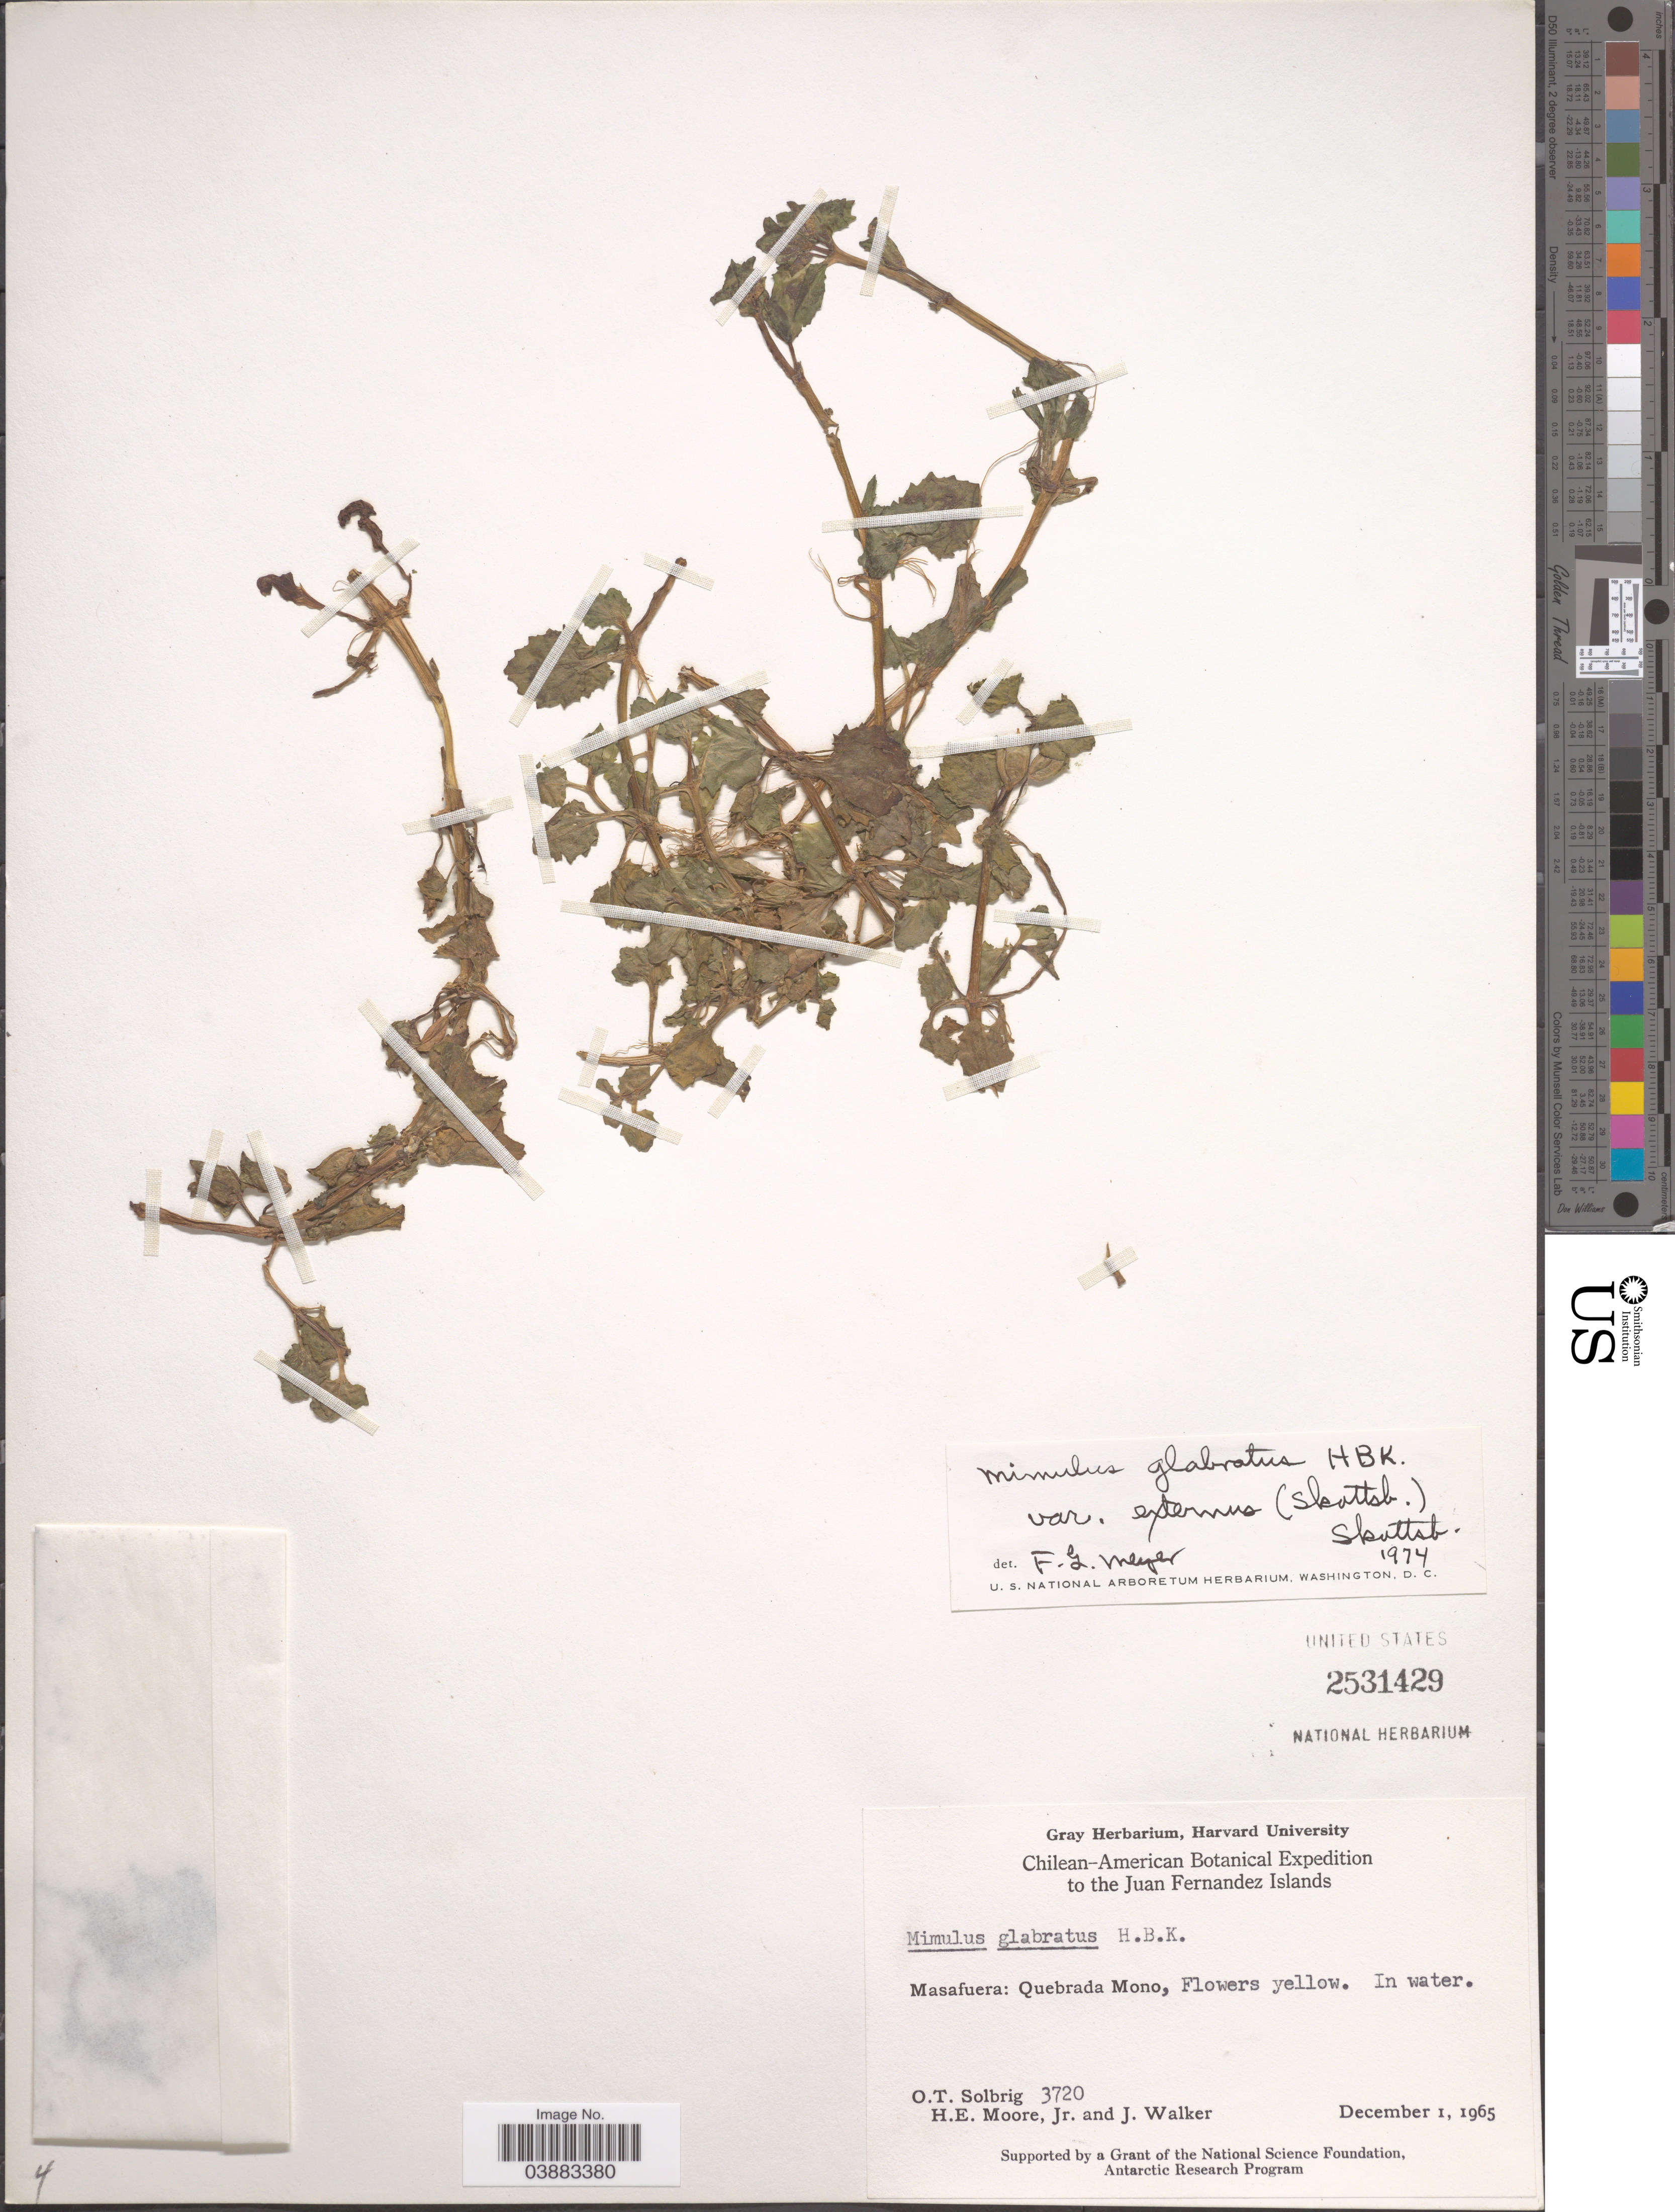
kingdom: Plantae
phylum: Tracheophyta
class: Magnoliopsida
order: Lamiales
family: Phrymaceae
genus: Mimulus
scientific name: Mimulus glabratus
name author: Kunth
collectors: O. T. Solbrig, H. Moore & J. Walker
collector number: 3720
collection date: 1965-12-01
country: Chile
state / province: Valparaíso (V)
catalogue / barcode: US 2531429